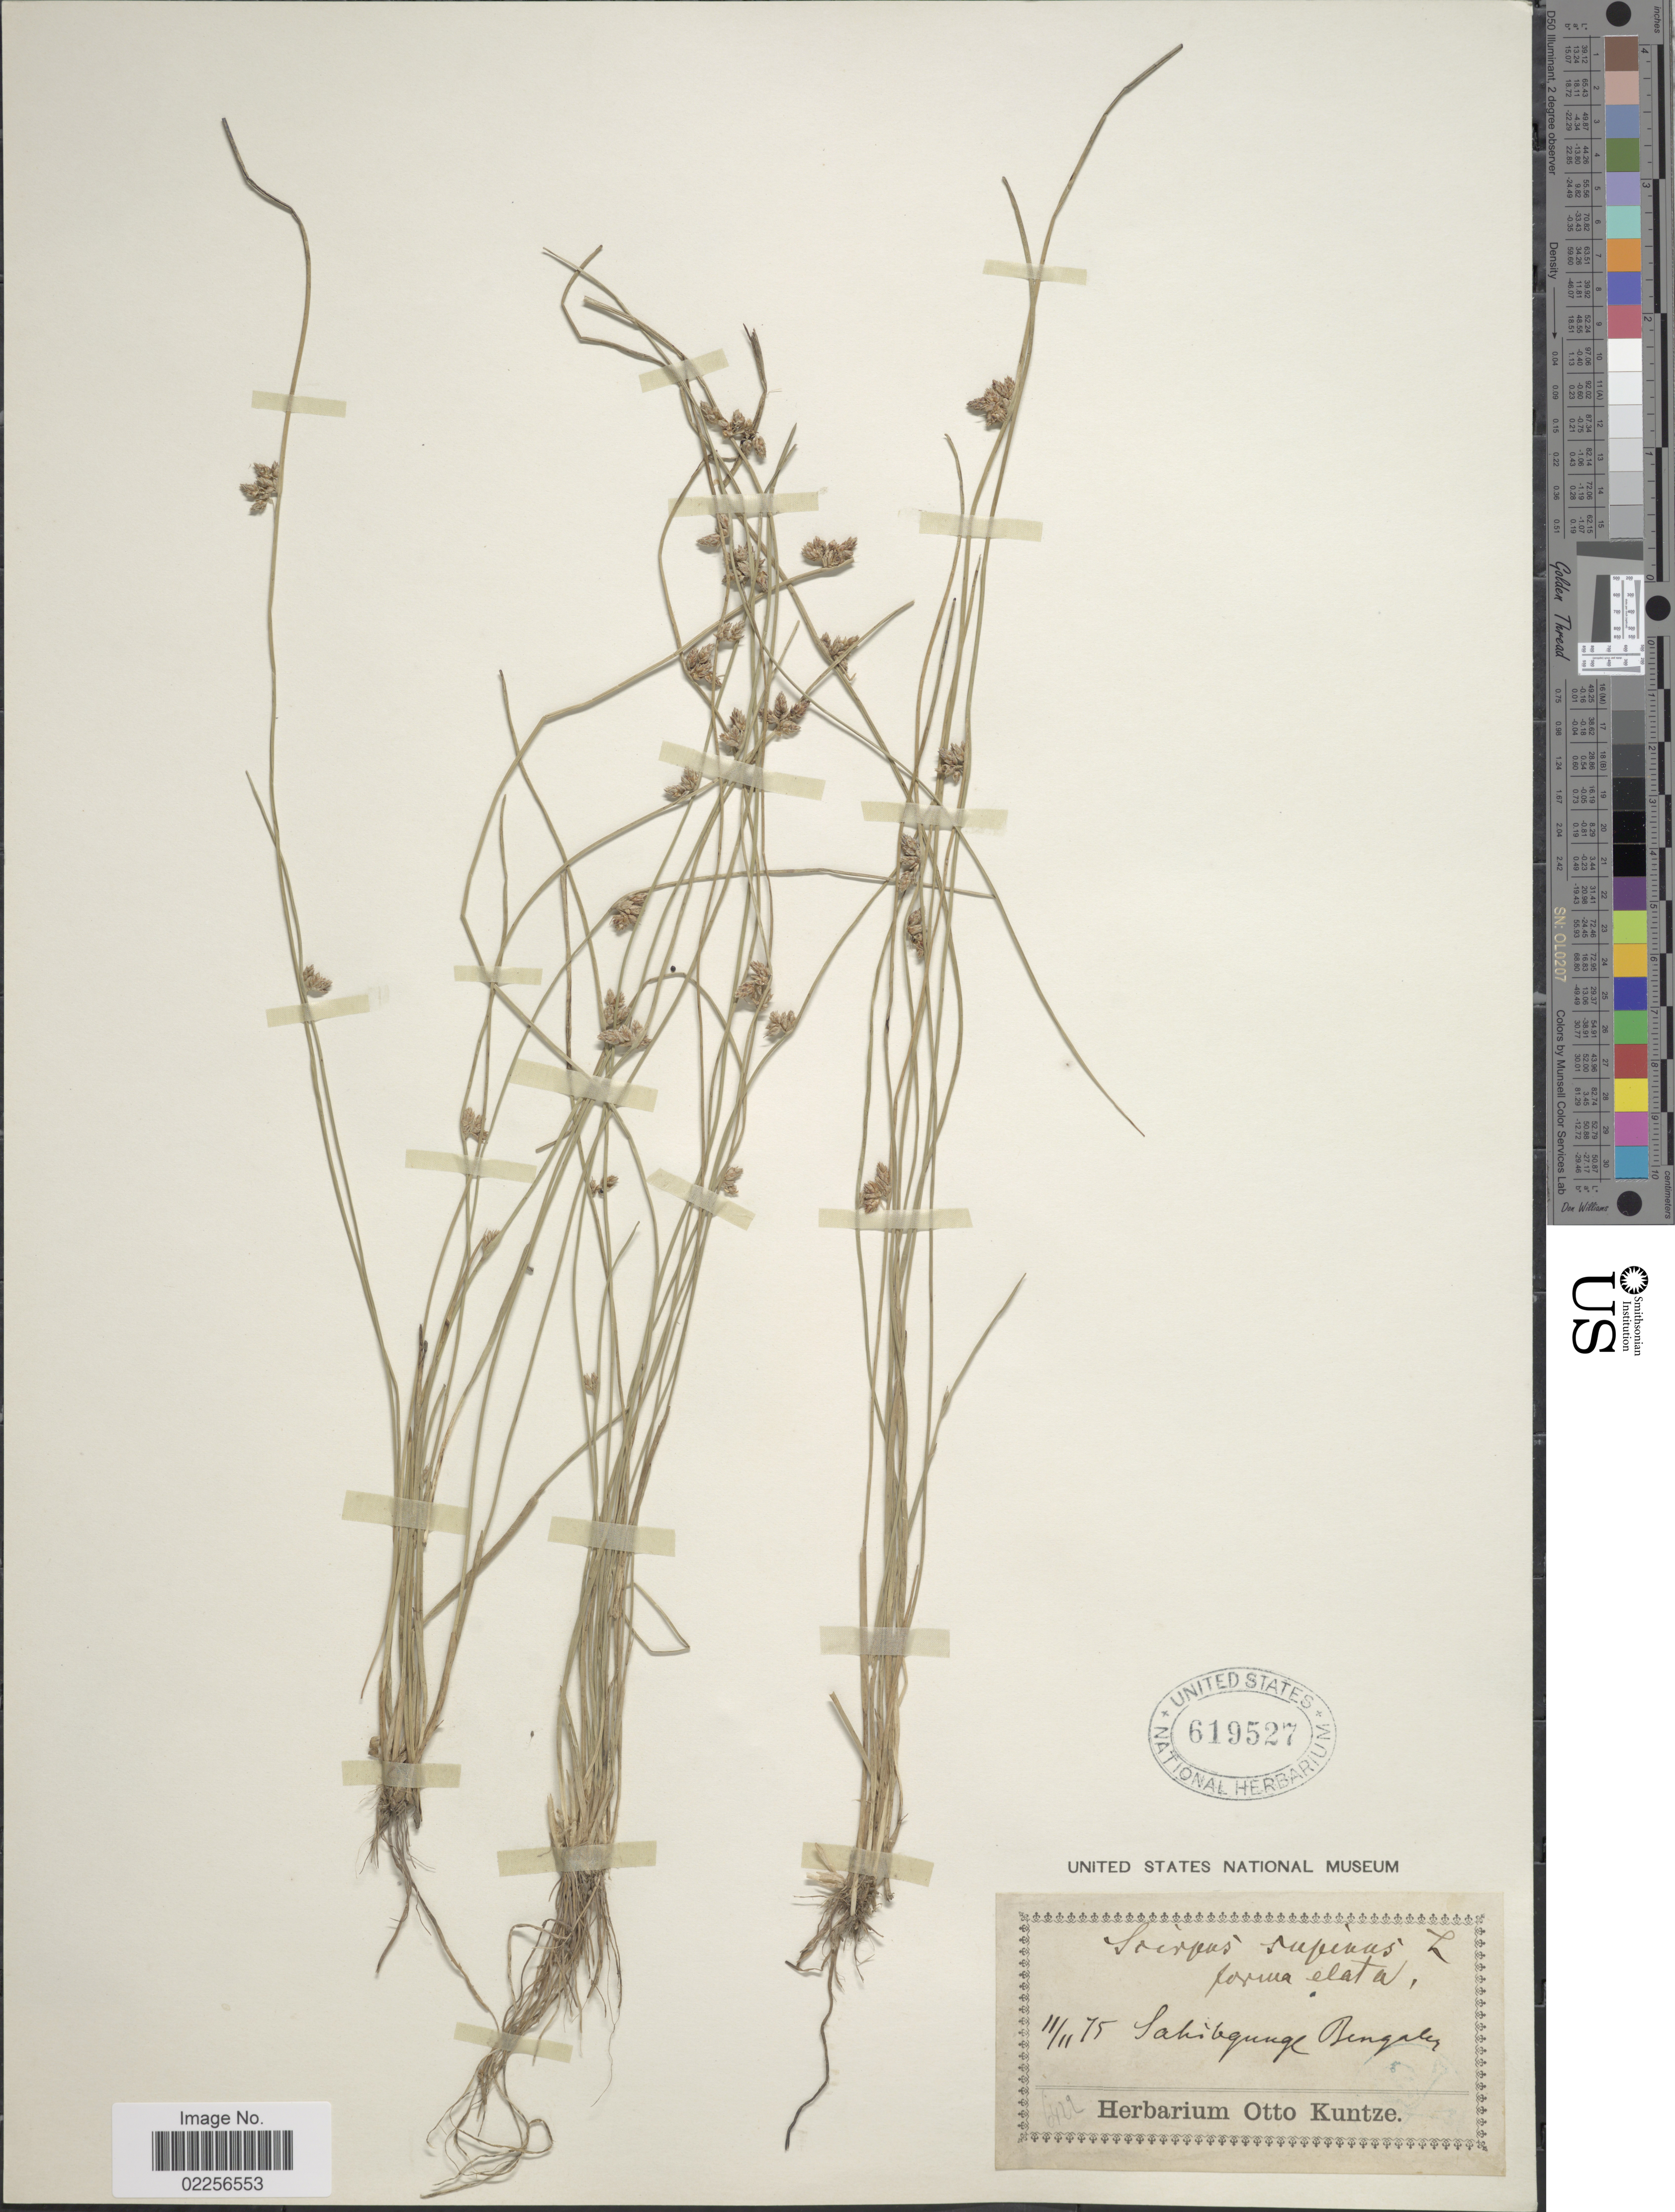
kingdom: Plantae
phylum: Tracheophyta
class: Liliopsida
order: Poales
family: Cyperaceae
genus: Schoenoplectus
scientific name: Schoenoplectus supinus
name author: (L.) Palla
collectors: ex herb. Otto Kuntze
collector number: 6422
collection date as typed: Transcribed d/m/y: 11/11/75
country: India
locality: Sahebganj, Bengalen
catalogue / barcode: US 619527